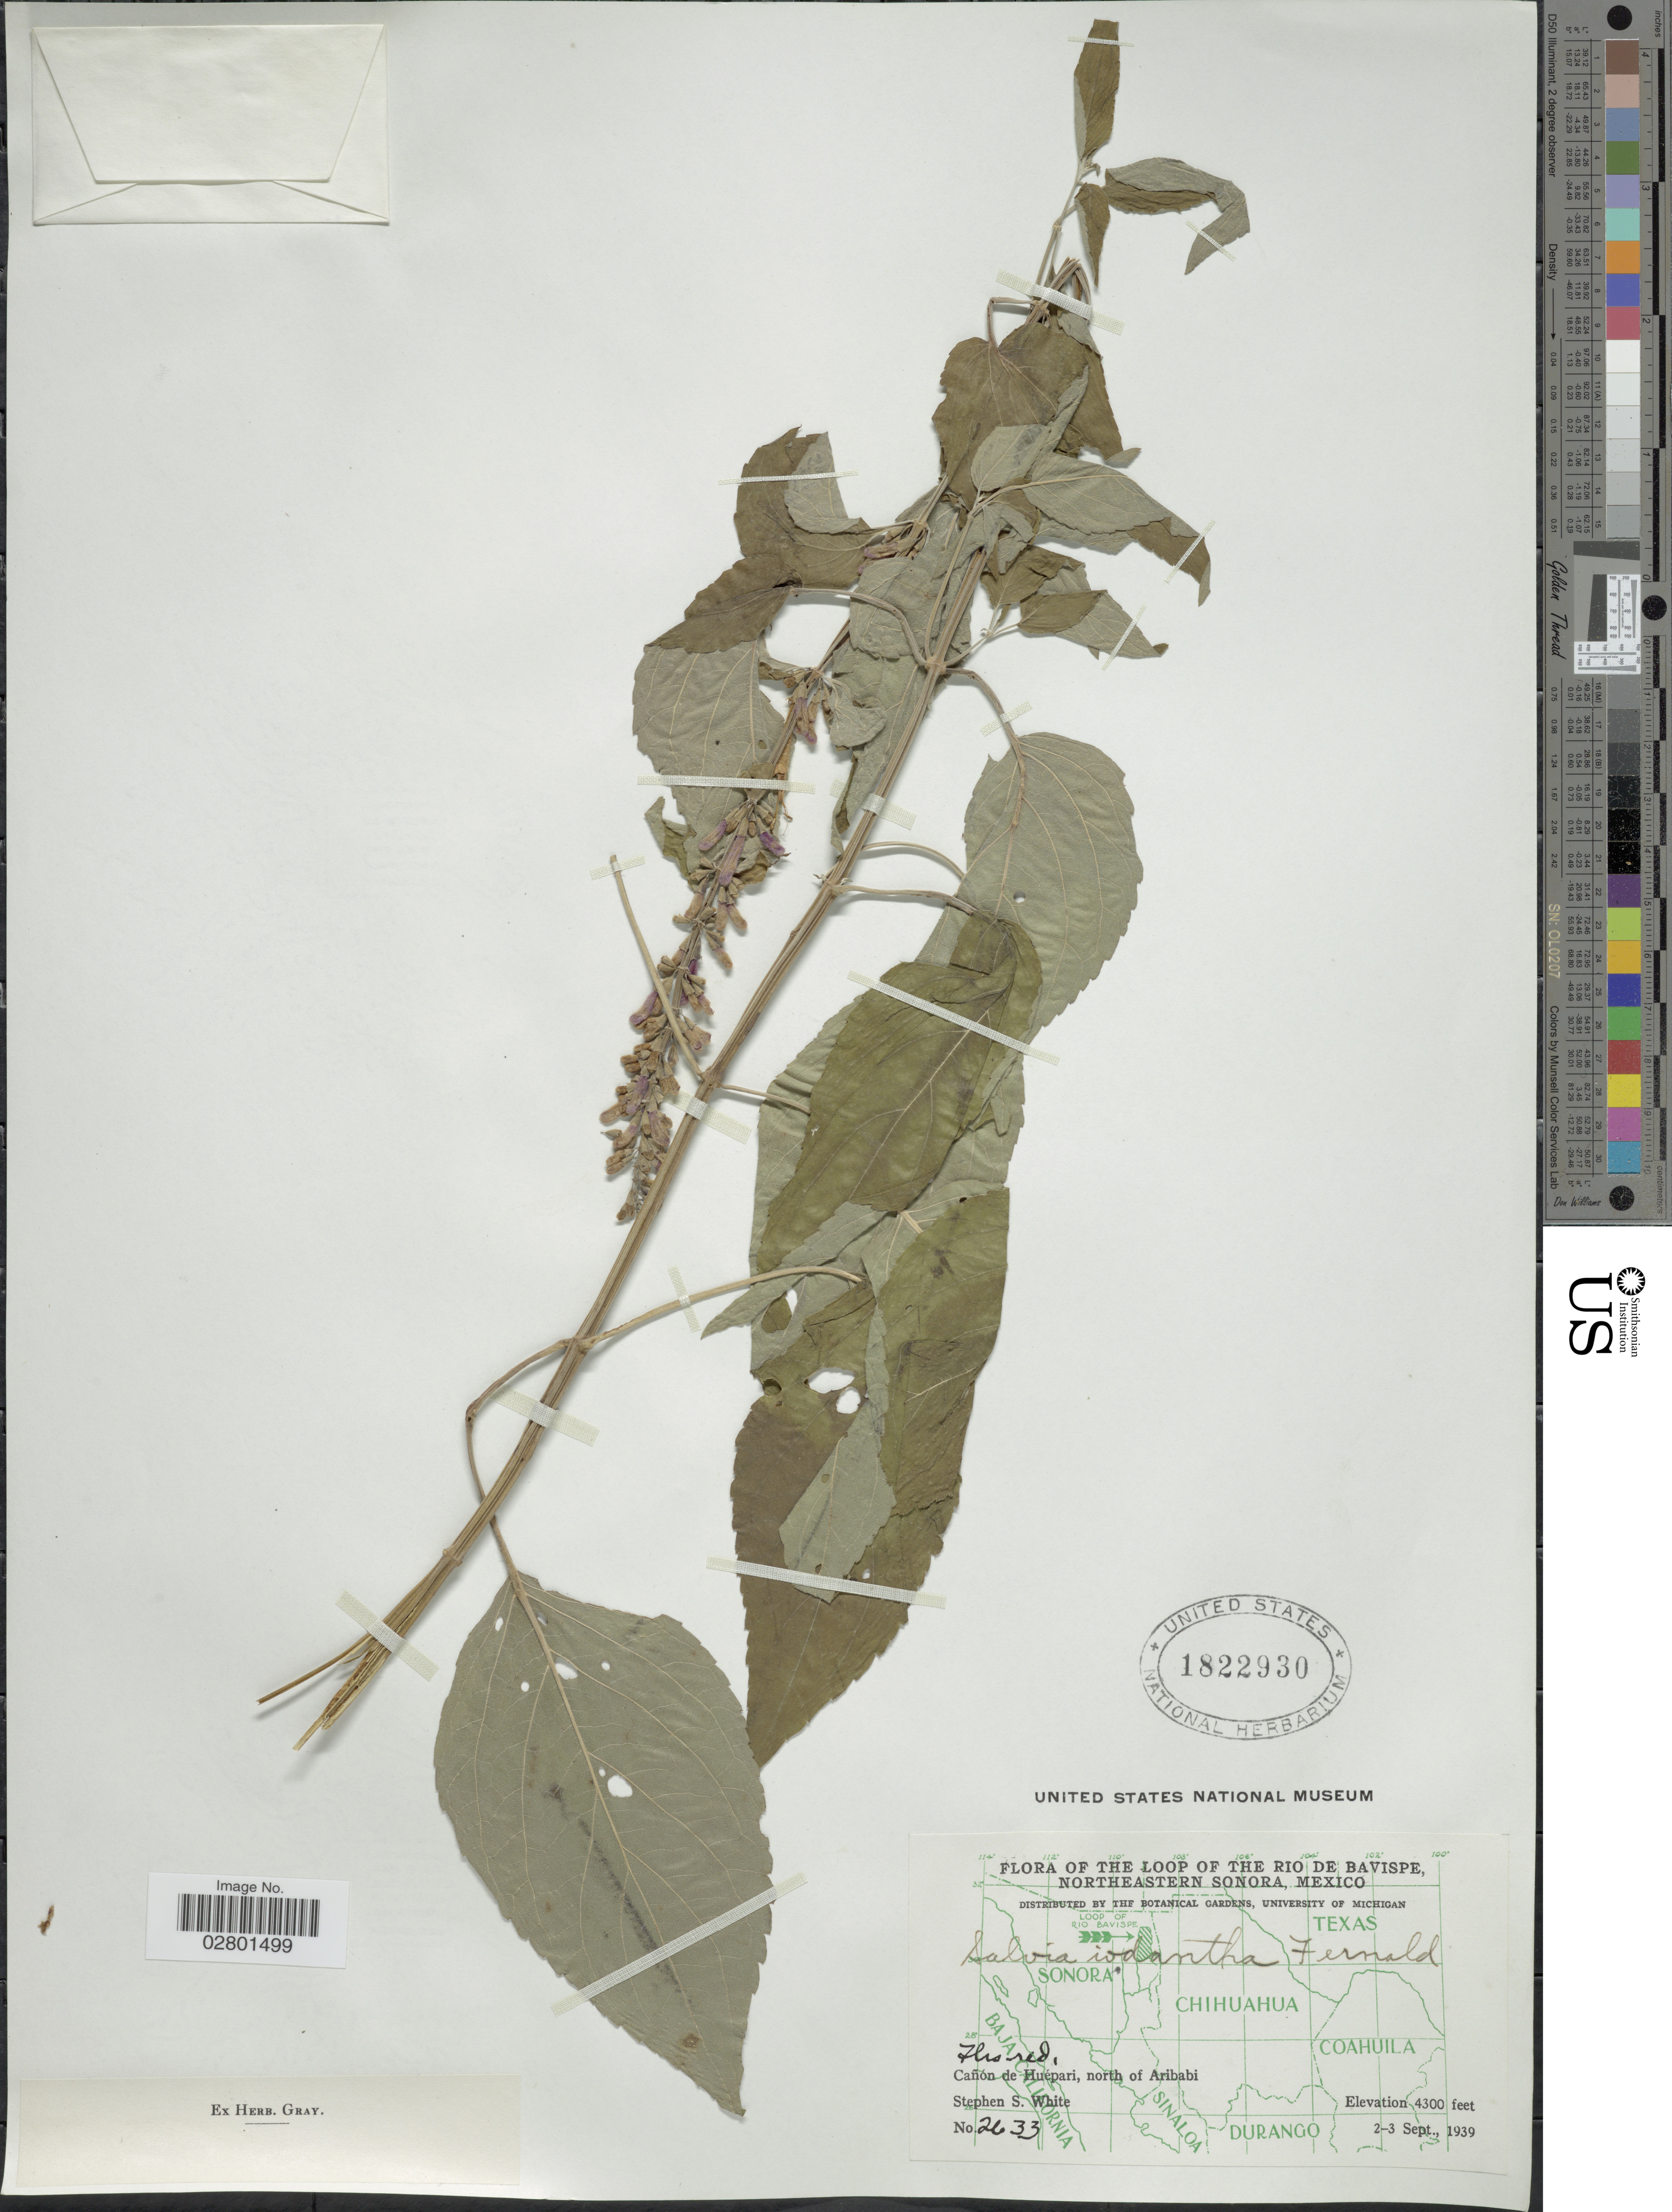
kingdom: Plantae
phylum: Tracheophyta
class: Magnoliopsida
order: Lamiales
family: Lamiaceae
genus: Salvia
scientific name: Salvia iodantha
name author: Fernald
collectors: S. S. White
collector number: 2633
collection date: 1939-09-02/1939-09-03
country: Mexico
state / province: Sonora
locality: The loop of the Rio de Bavispe, Northeastern Sonoria, Cañón de Huépari, north of Aribabi.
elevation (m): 1311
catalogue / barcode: US 1822930